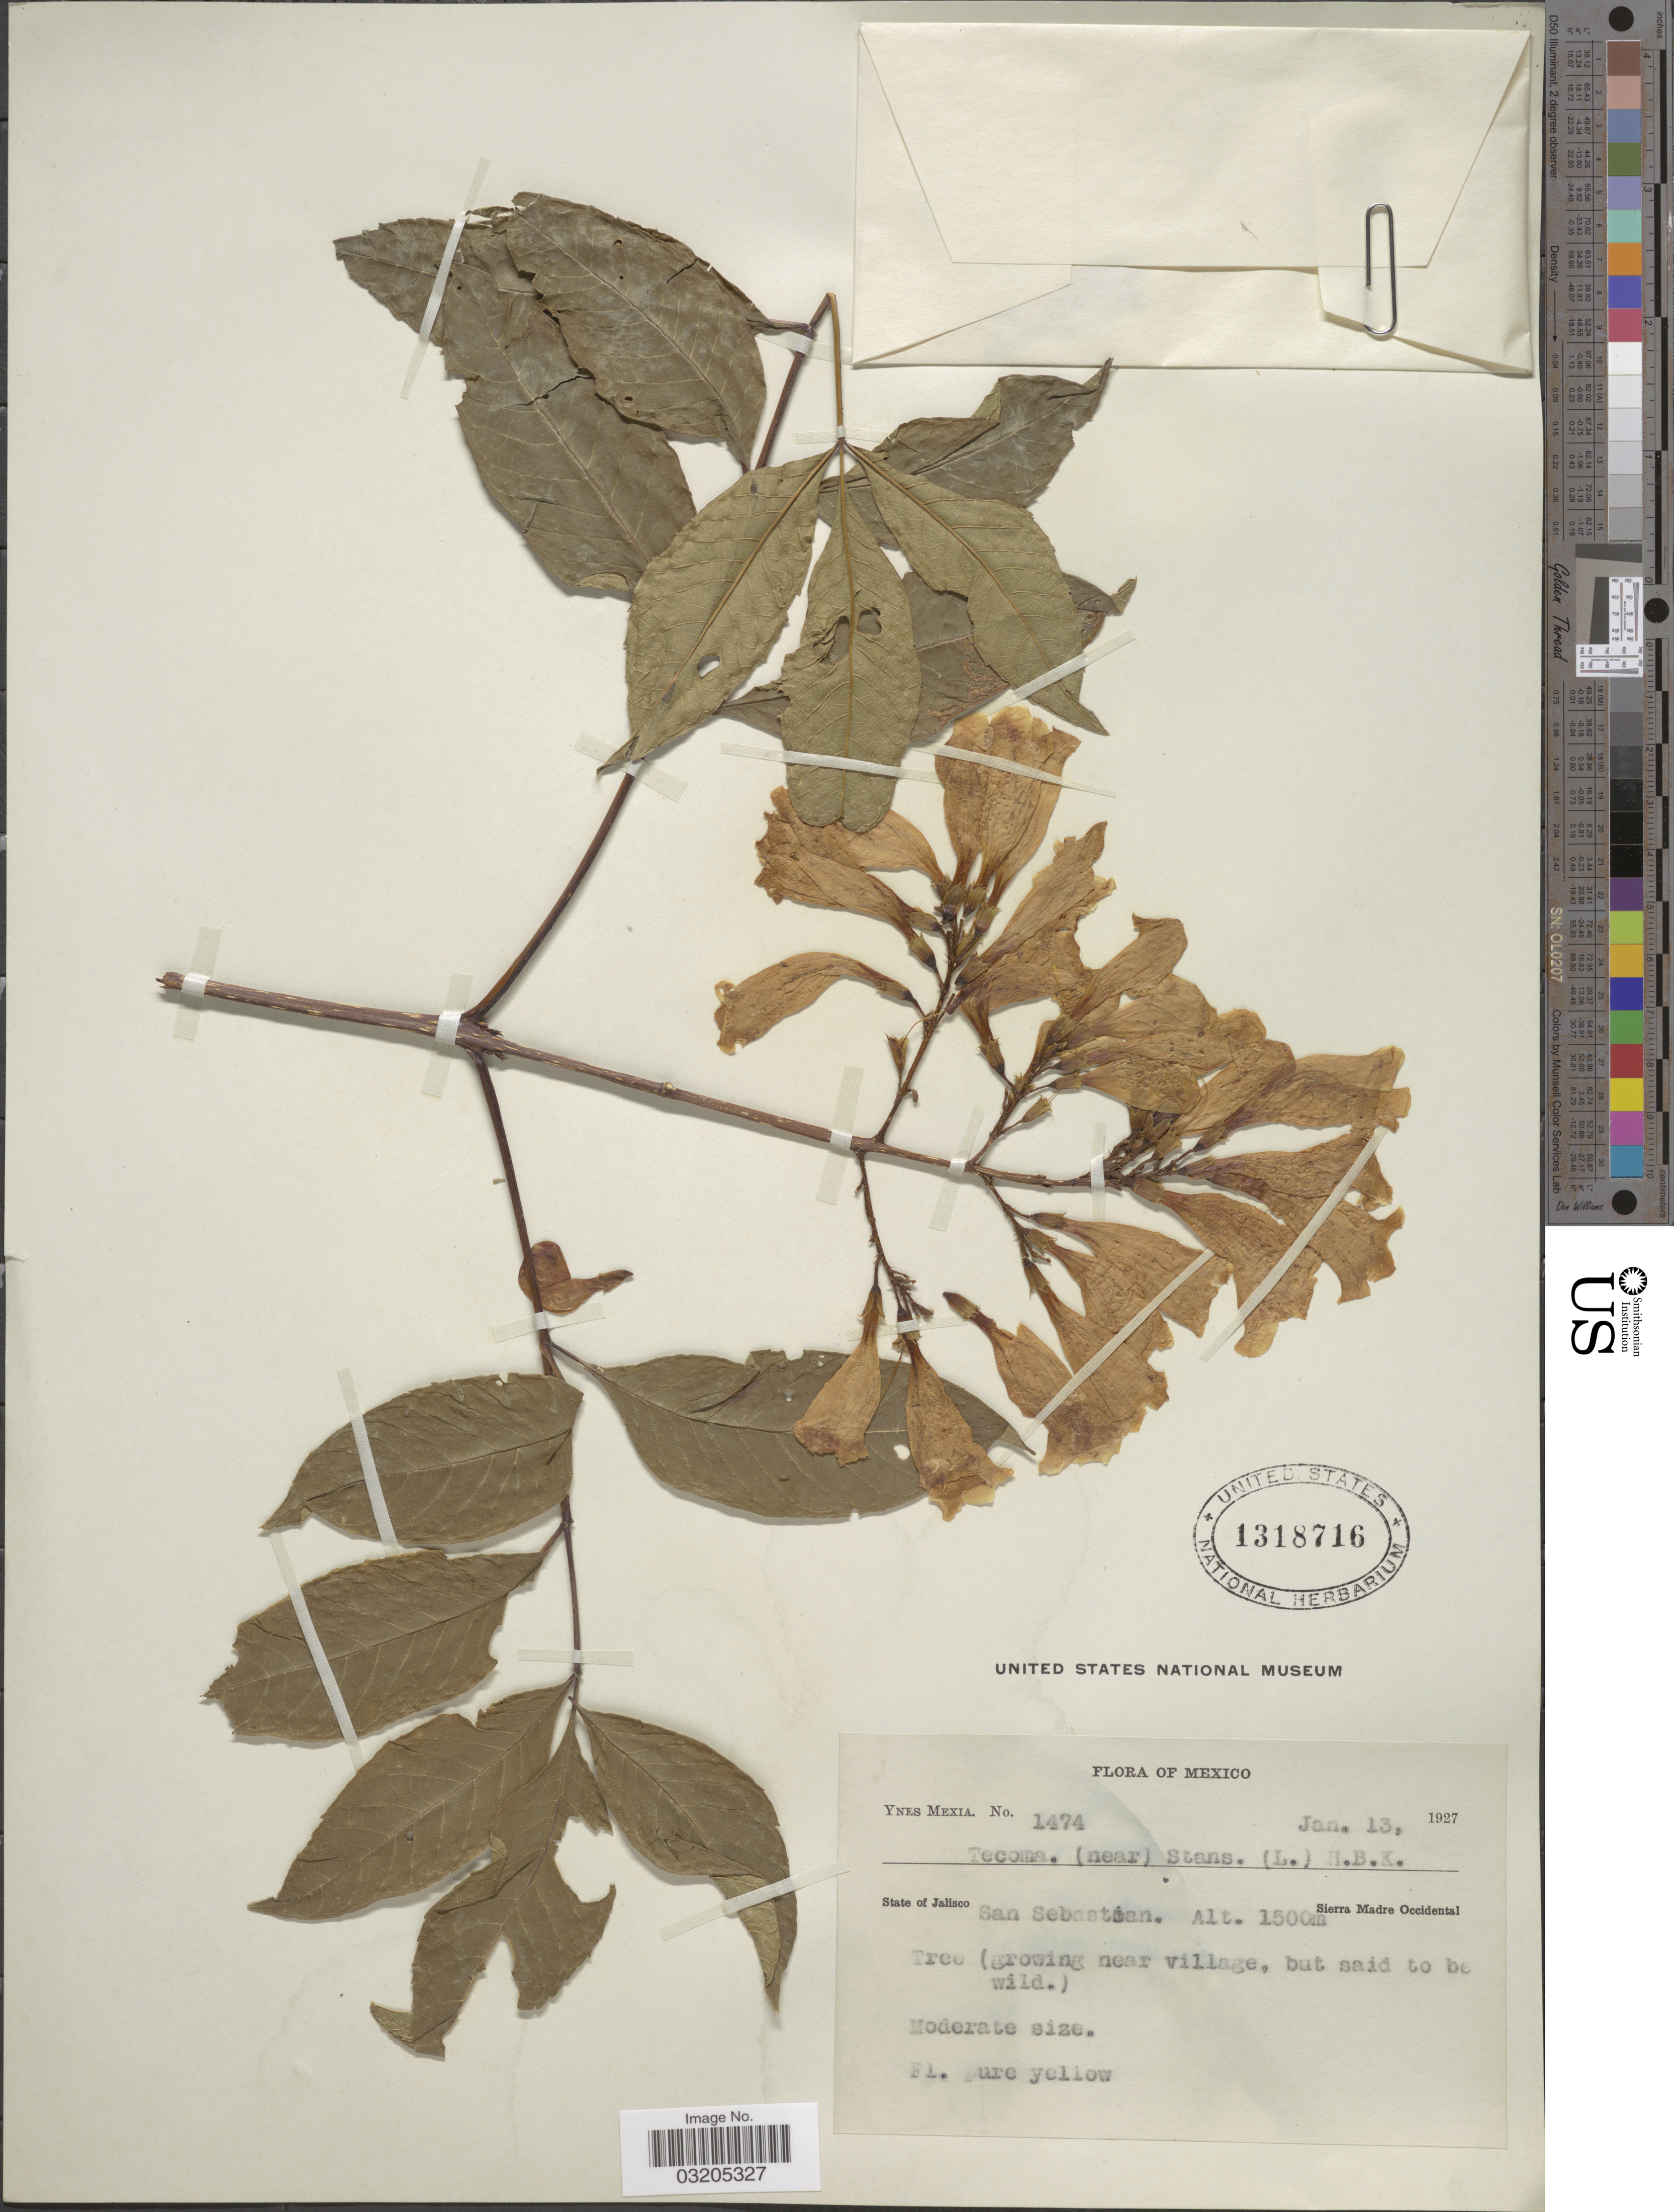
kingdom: Plantae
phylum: Tracheophyta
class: Magnoliopsida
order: Lamiales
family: Bignoniaceae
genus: Tecoma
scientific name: Tecoma stans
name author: (L.) Juss. ex Kunth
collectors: Y. Mexia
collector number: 1474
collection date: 1927-01-13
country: Mexico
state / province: Jalisco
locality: San Sebastian. Sierra Madre Occidental.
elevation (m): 1500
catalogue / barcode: US 1318716